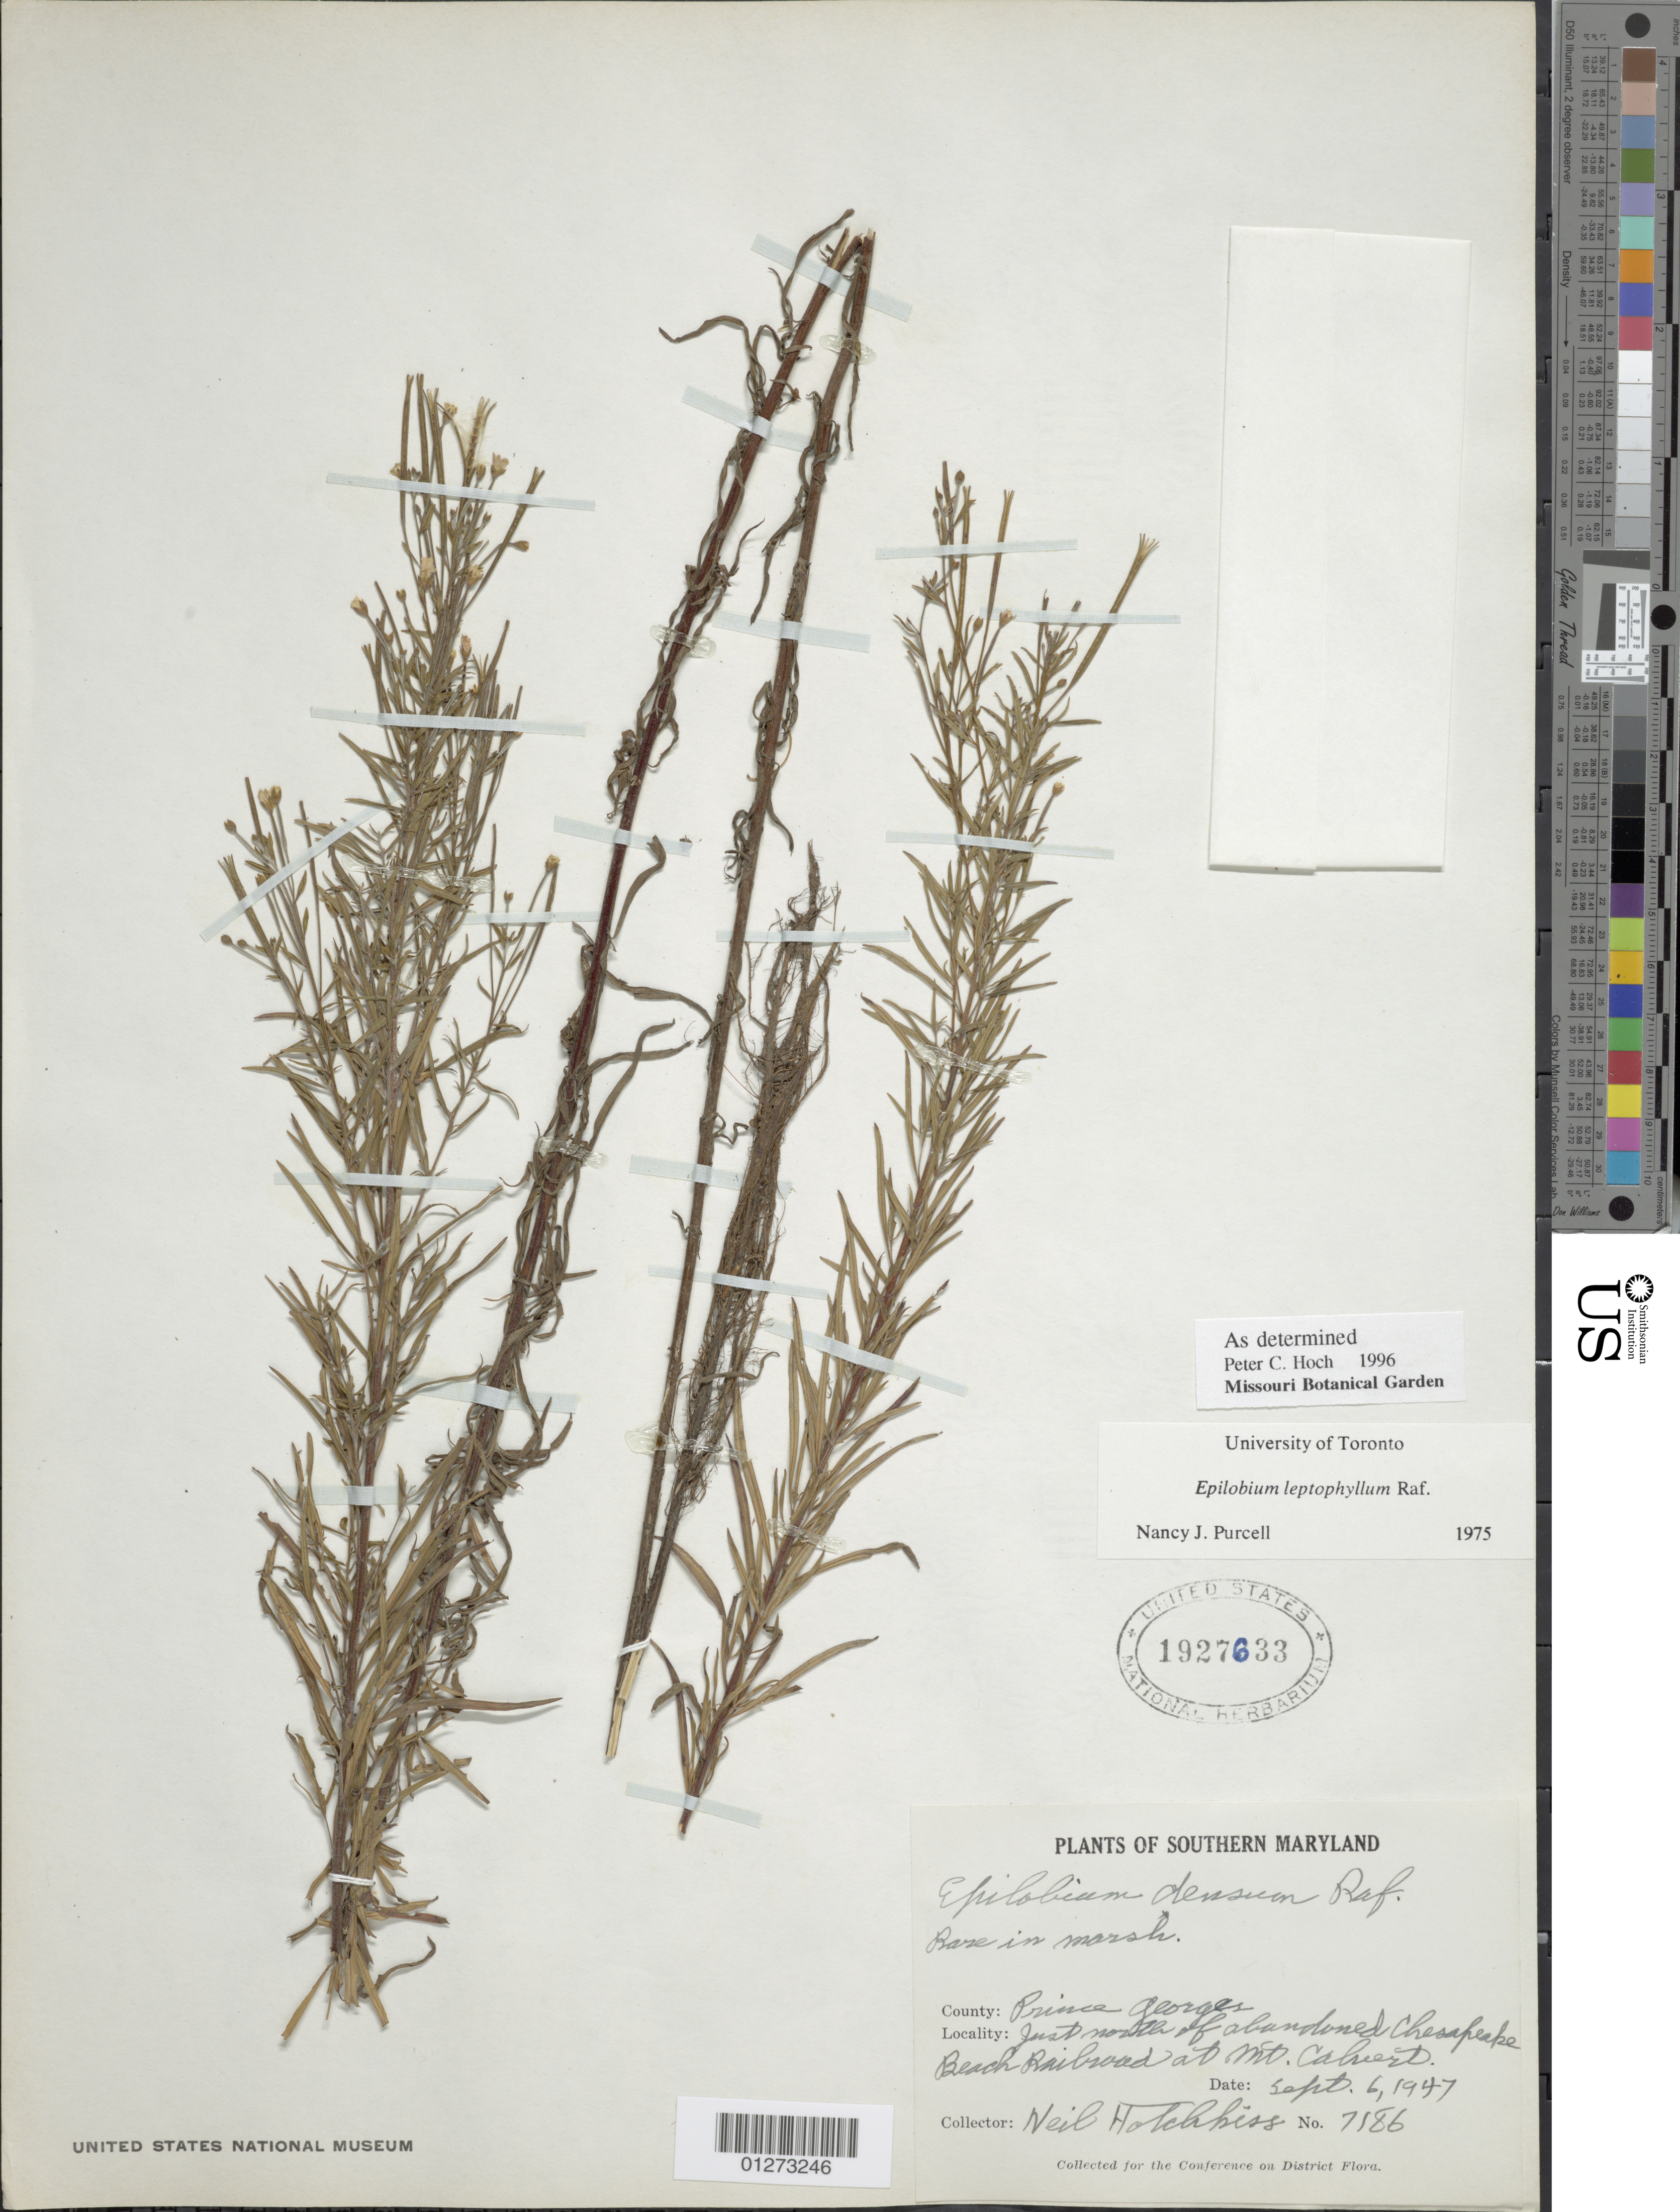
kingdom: Plantae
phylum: Tracheophyta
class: Magnoliopsida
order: Myrtales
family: Onagraceae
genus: Epilobium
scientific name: Epilobium leptophyllum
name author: Raf.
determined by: Hoch, P. C.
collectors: N. Hotchkiss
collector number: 7186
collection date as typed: Sept. 6, 1947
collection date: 1947-09-06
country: United States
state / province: Maryland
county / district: Prince George's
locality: Just N. of abandoned Chesapeake Beach Railroad at Mt. Calvert.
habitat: Marsh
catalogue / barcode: US 1927633